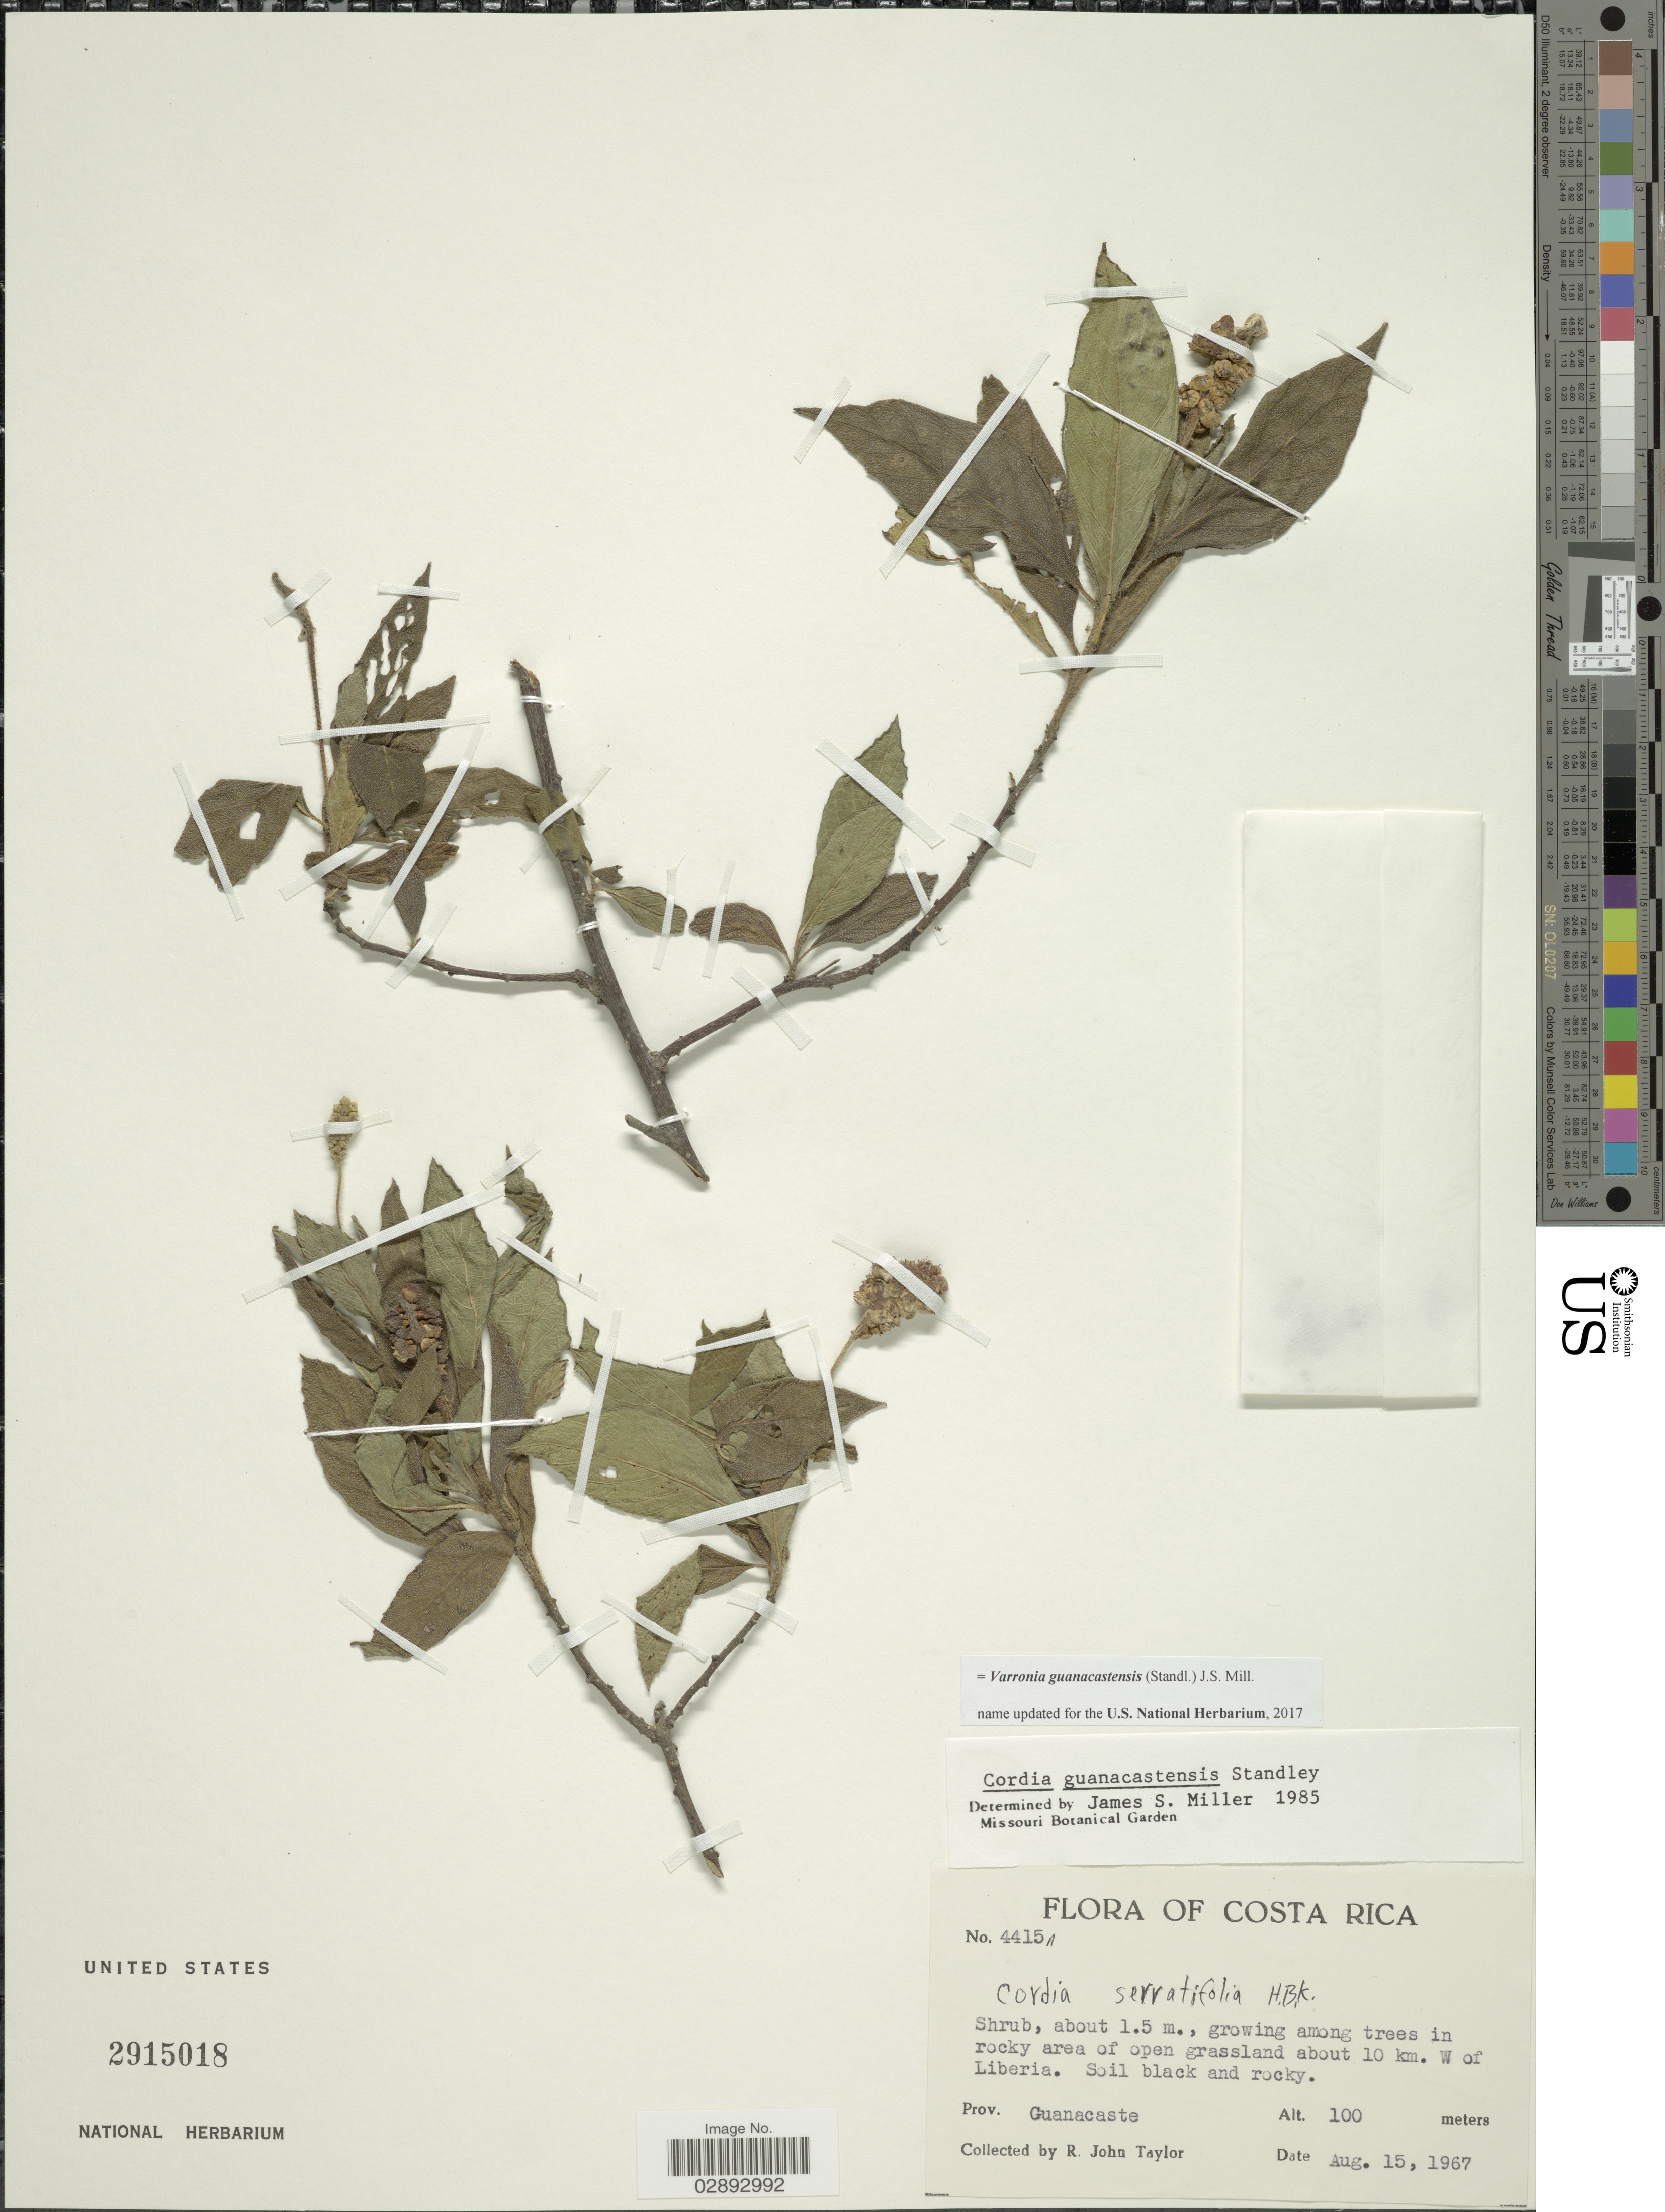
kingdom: Plantae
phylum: Tracheophyta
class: Magnoliopsida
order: Boraginales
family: Cordiaceae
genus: Varronia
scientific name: Varronia guanacastensis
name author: (Standl.) J.S. Mill.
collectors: R. J. Taylor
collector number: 4415a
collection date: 1967-08-15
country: Costa Rica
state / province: Guanacaste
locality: Growing among trees in rocky area of open grassland about 10 km. W of Liberia. Prov. Guanacaste.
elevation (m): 100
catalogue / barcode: US 2915018